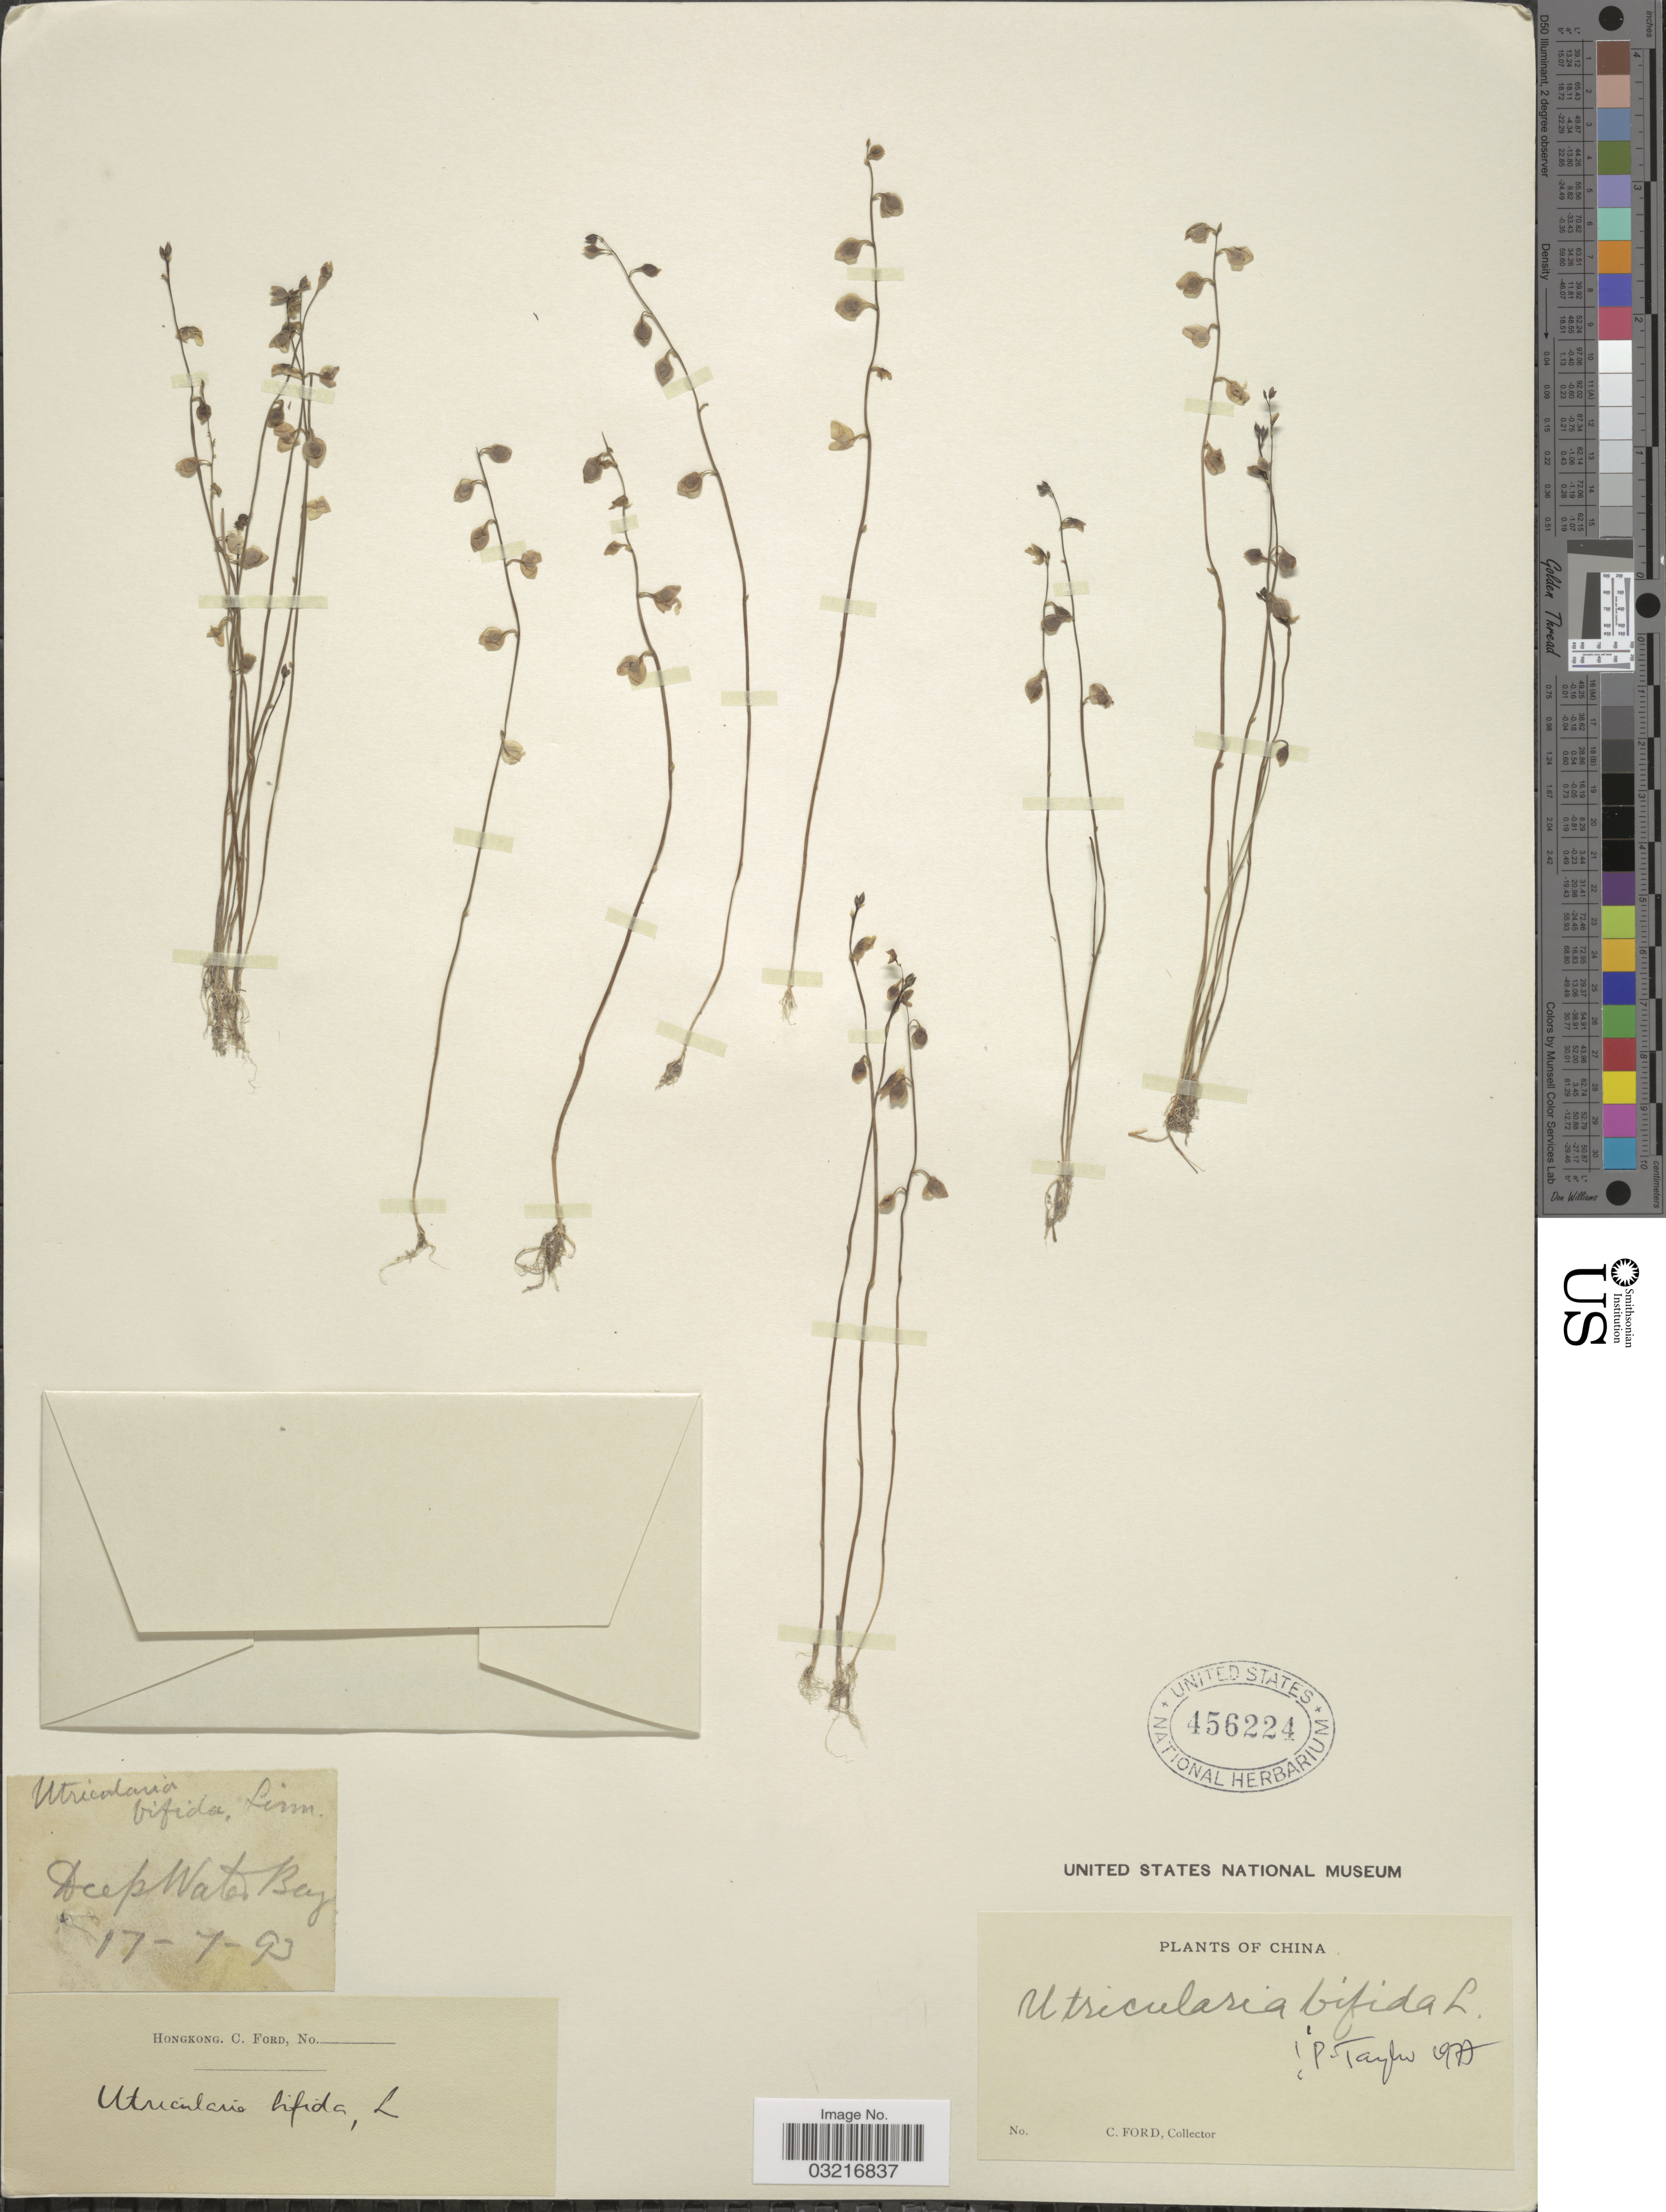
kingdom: Plantae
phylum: Tracheophyta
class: Magnoliopsida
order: Lamiales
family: Lentibulariaceae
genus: Utricularia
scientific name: Utricularia bifida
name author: L.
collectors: C. Ford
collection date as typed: Transcribed d/m/y: 17/7/93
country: China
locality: Deep Water Bay.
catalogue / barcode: US 456224